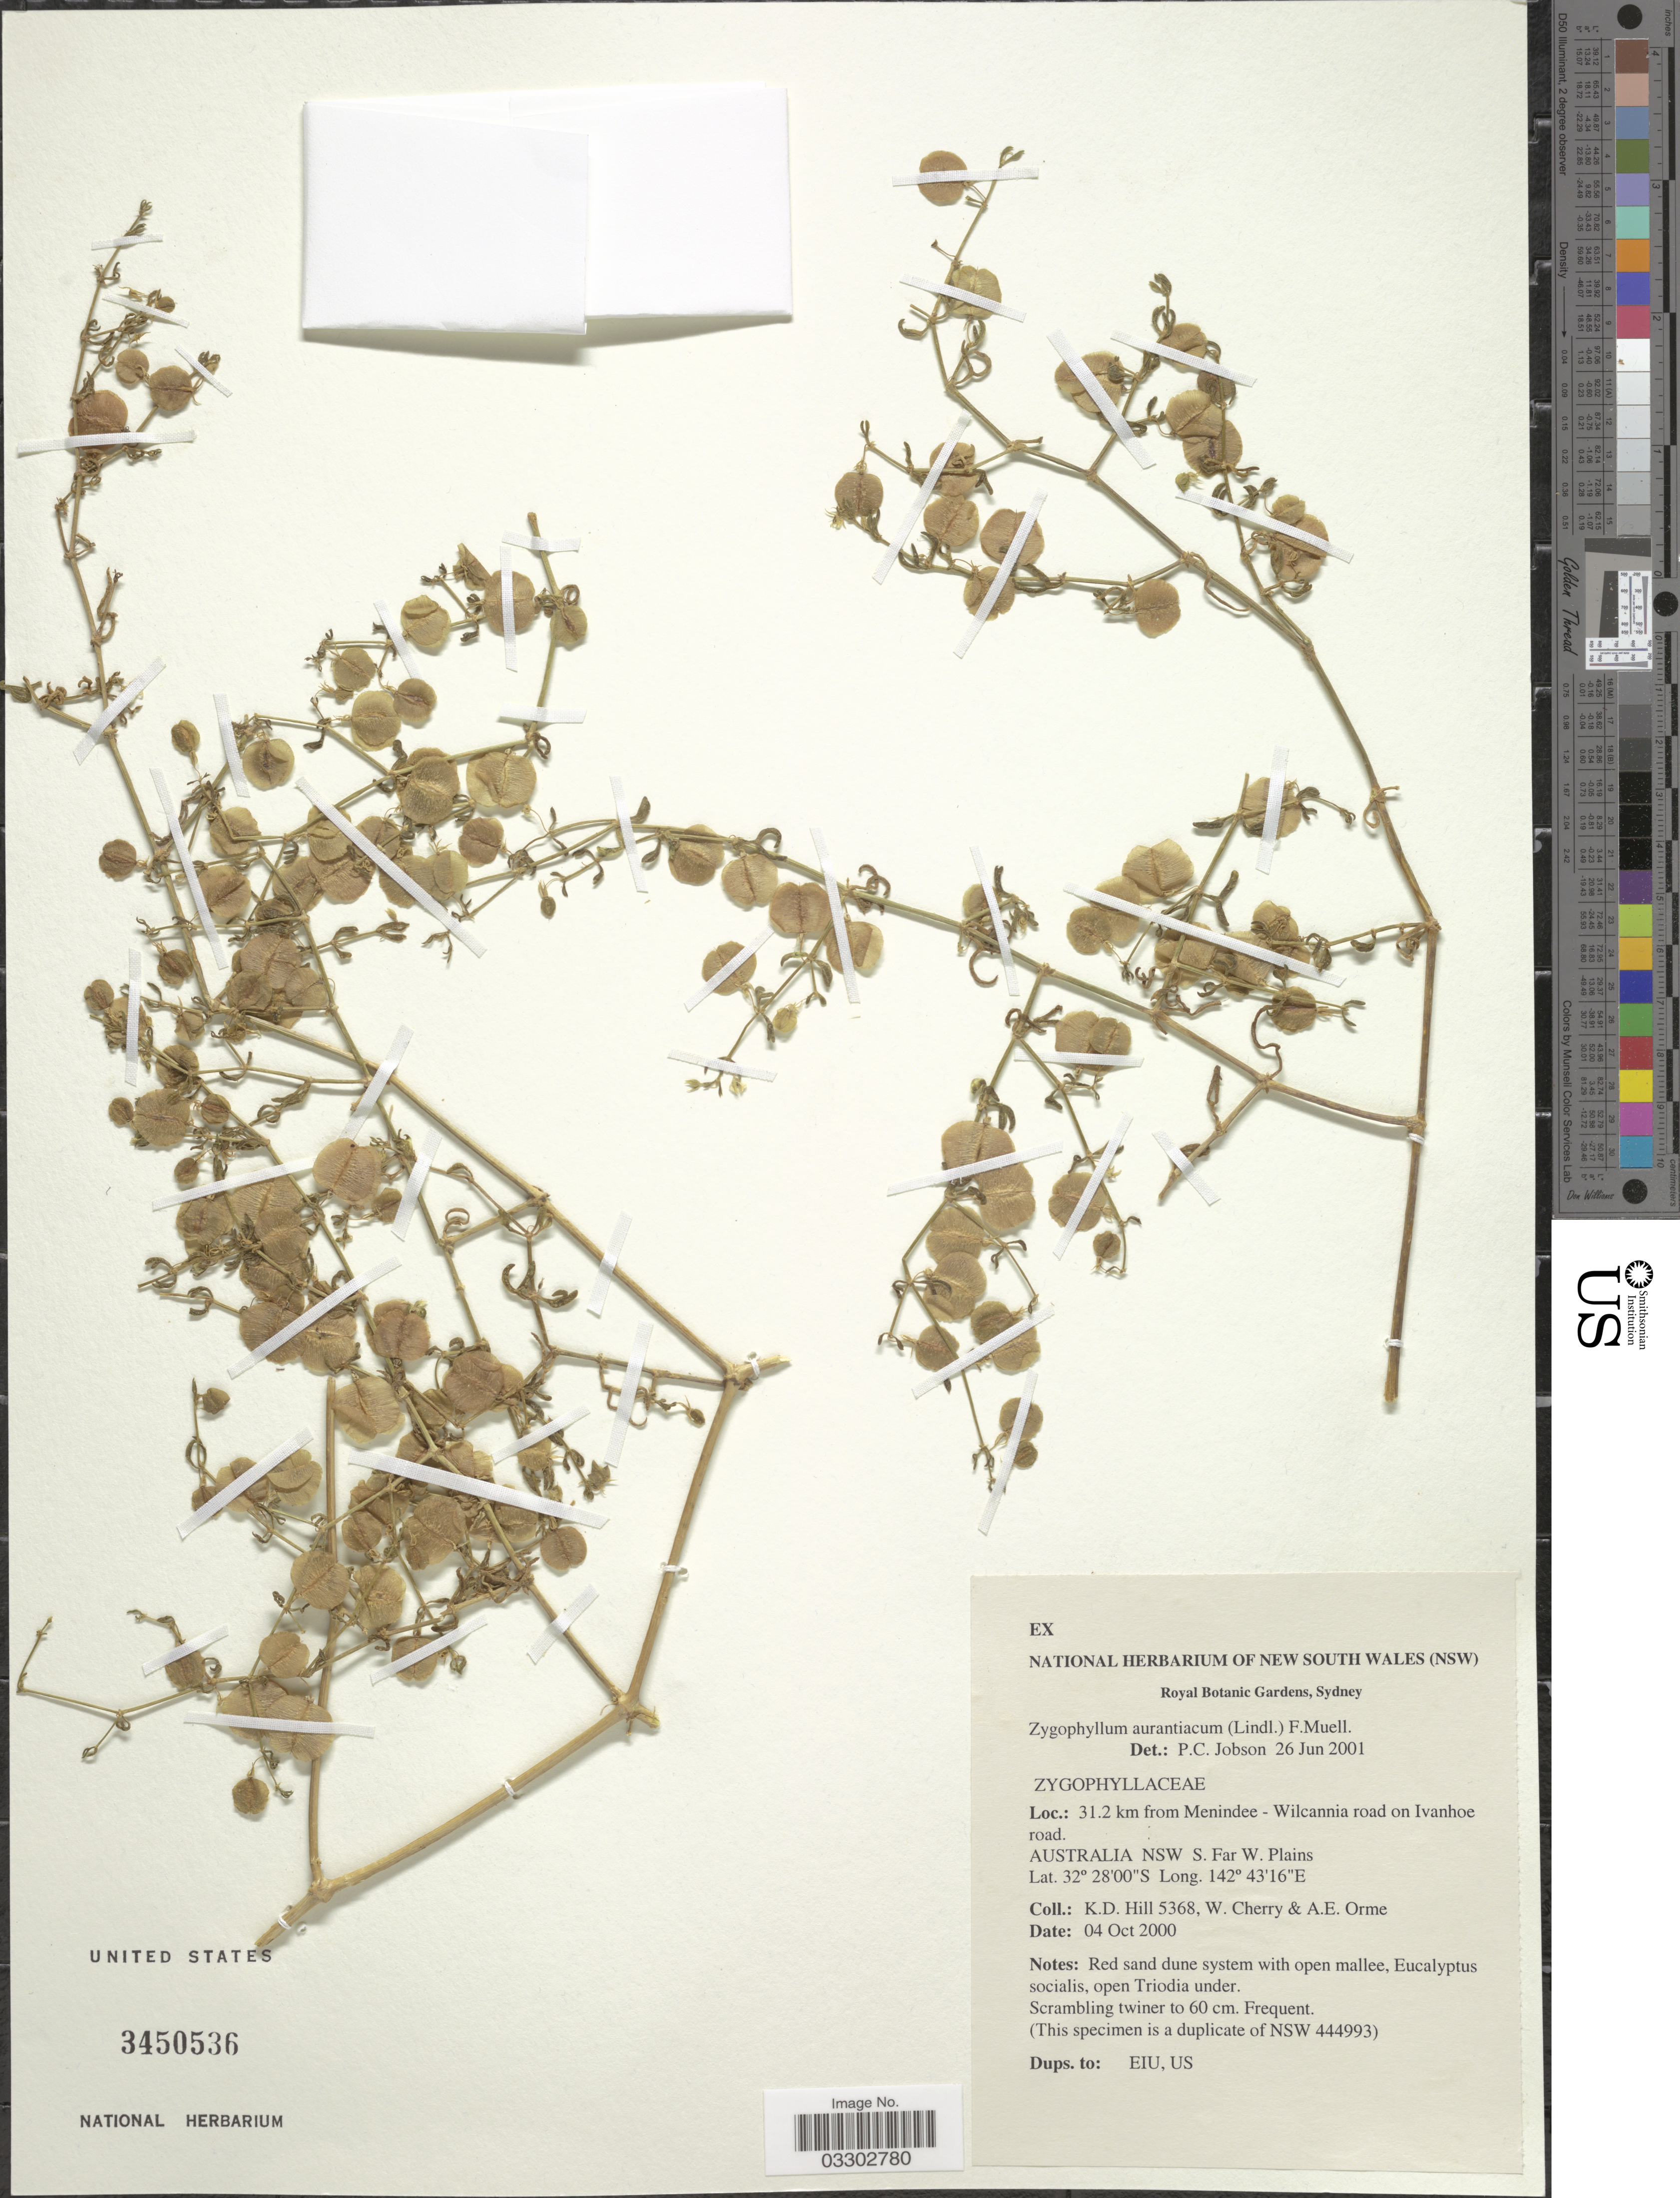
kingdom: Plantae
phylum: Tracheophyta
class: Magnoliopsida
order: Zygophyllales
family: Zygophyllaceae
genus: Roepera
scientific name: Roepera aurantiaca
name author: Lindl.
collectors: K. D. Hill, W. A. Cherry & A. Orme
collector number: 5368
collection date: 2000-10-04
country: Australia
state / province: New South Wales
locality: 31.2 km from Menindee - Wilcannia road on Ivanhoe road. S. Far W. Plains.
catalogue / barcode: US 3450536